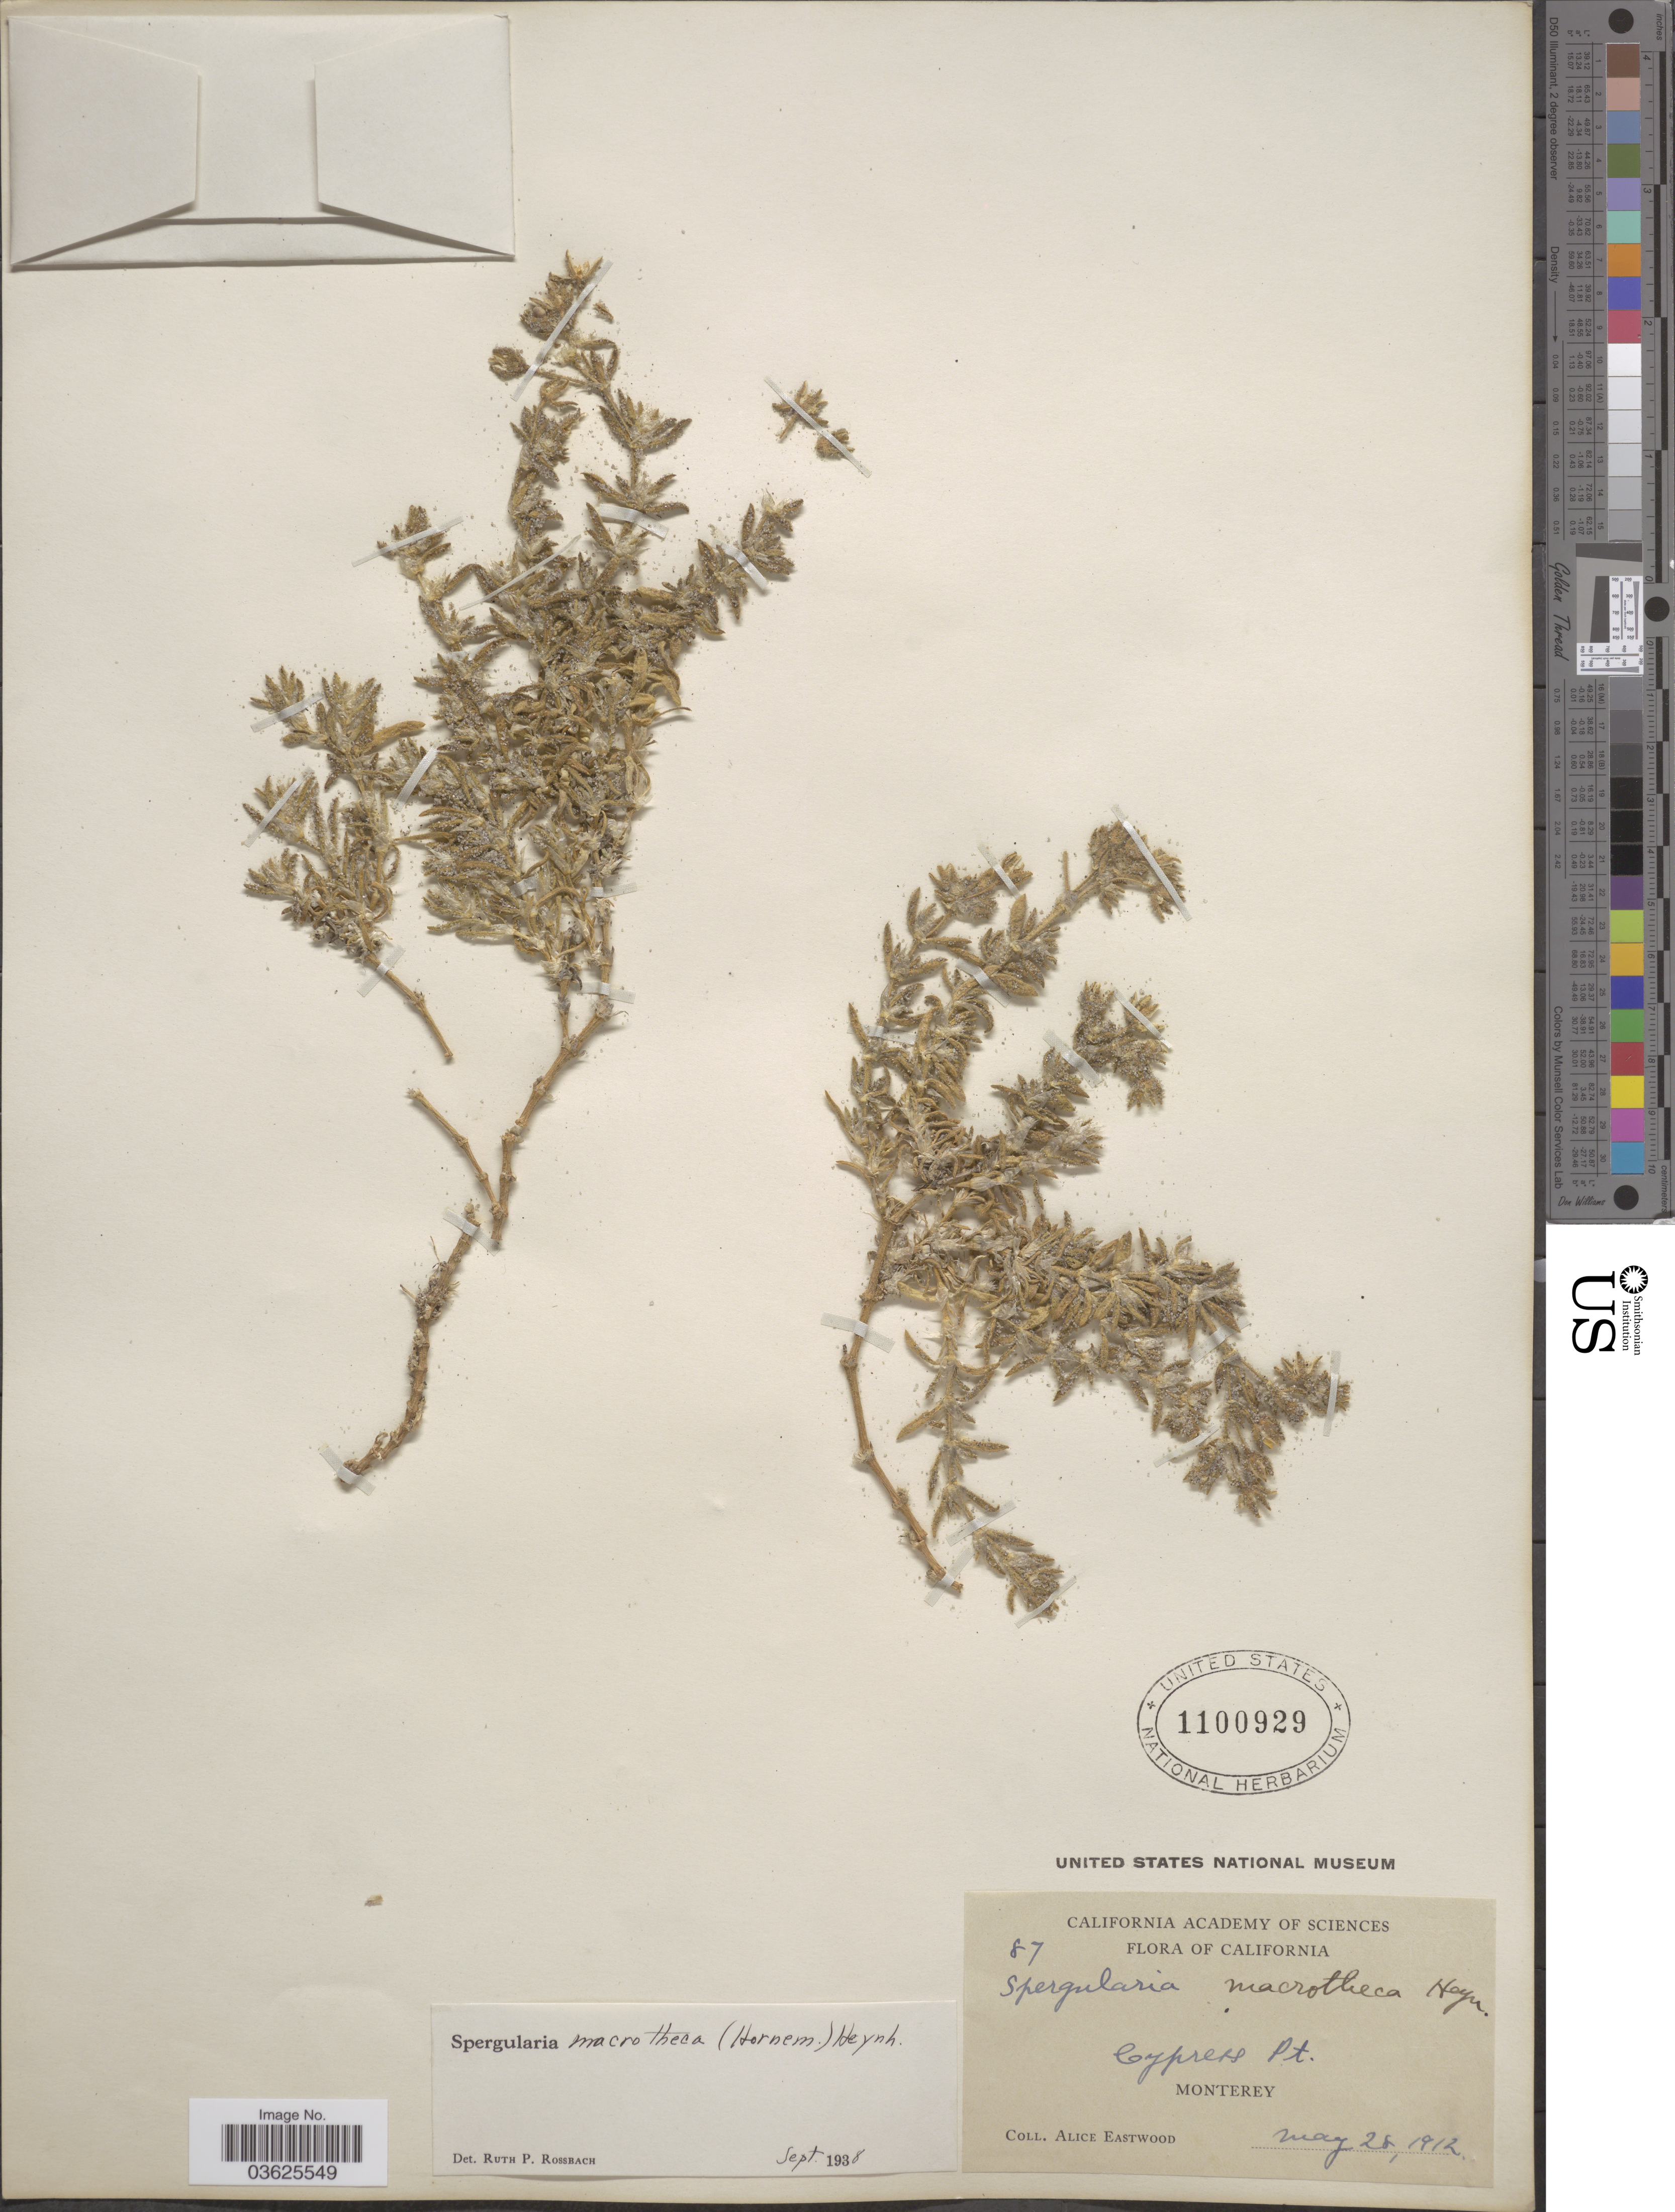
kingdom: Plantae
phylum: Tracheophyta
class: Magnoliopsida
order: Caryophyllales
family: Caryophyllaceae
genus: Spergularia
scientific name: Spergularia macrotheca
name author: (Hornem.) Heynh.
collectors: A. Eastwood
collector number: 87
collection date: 1912-05-28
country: United States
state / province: California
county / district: Monterey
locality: Cypress Pt. Monterey.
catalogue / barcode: US 1100929